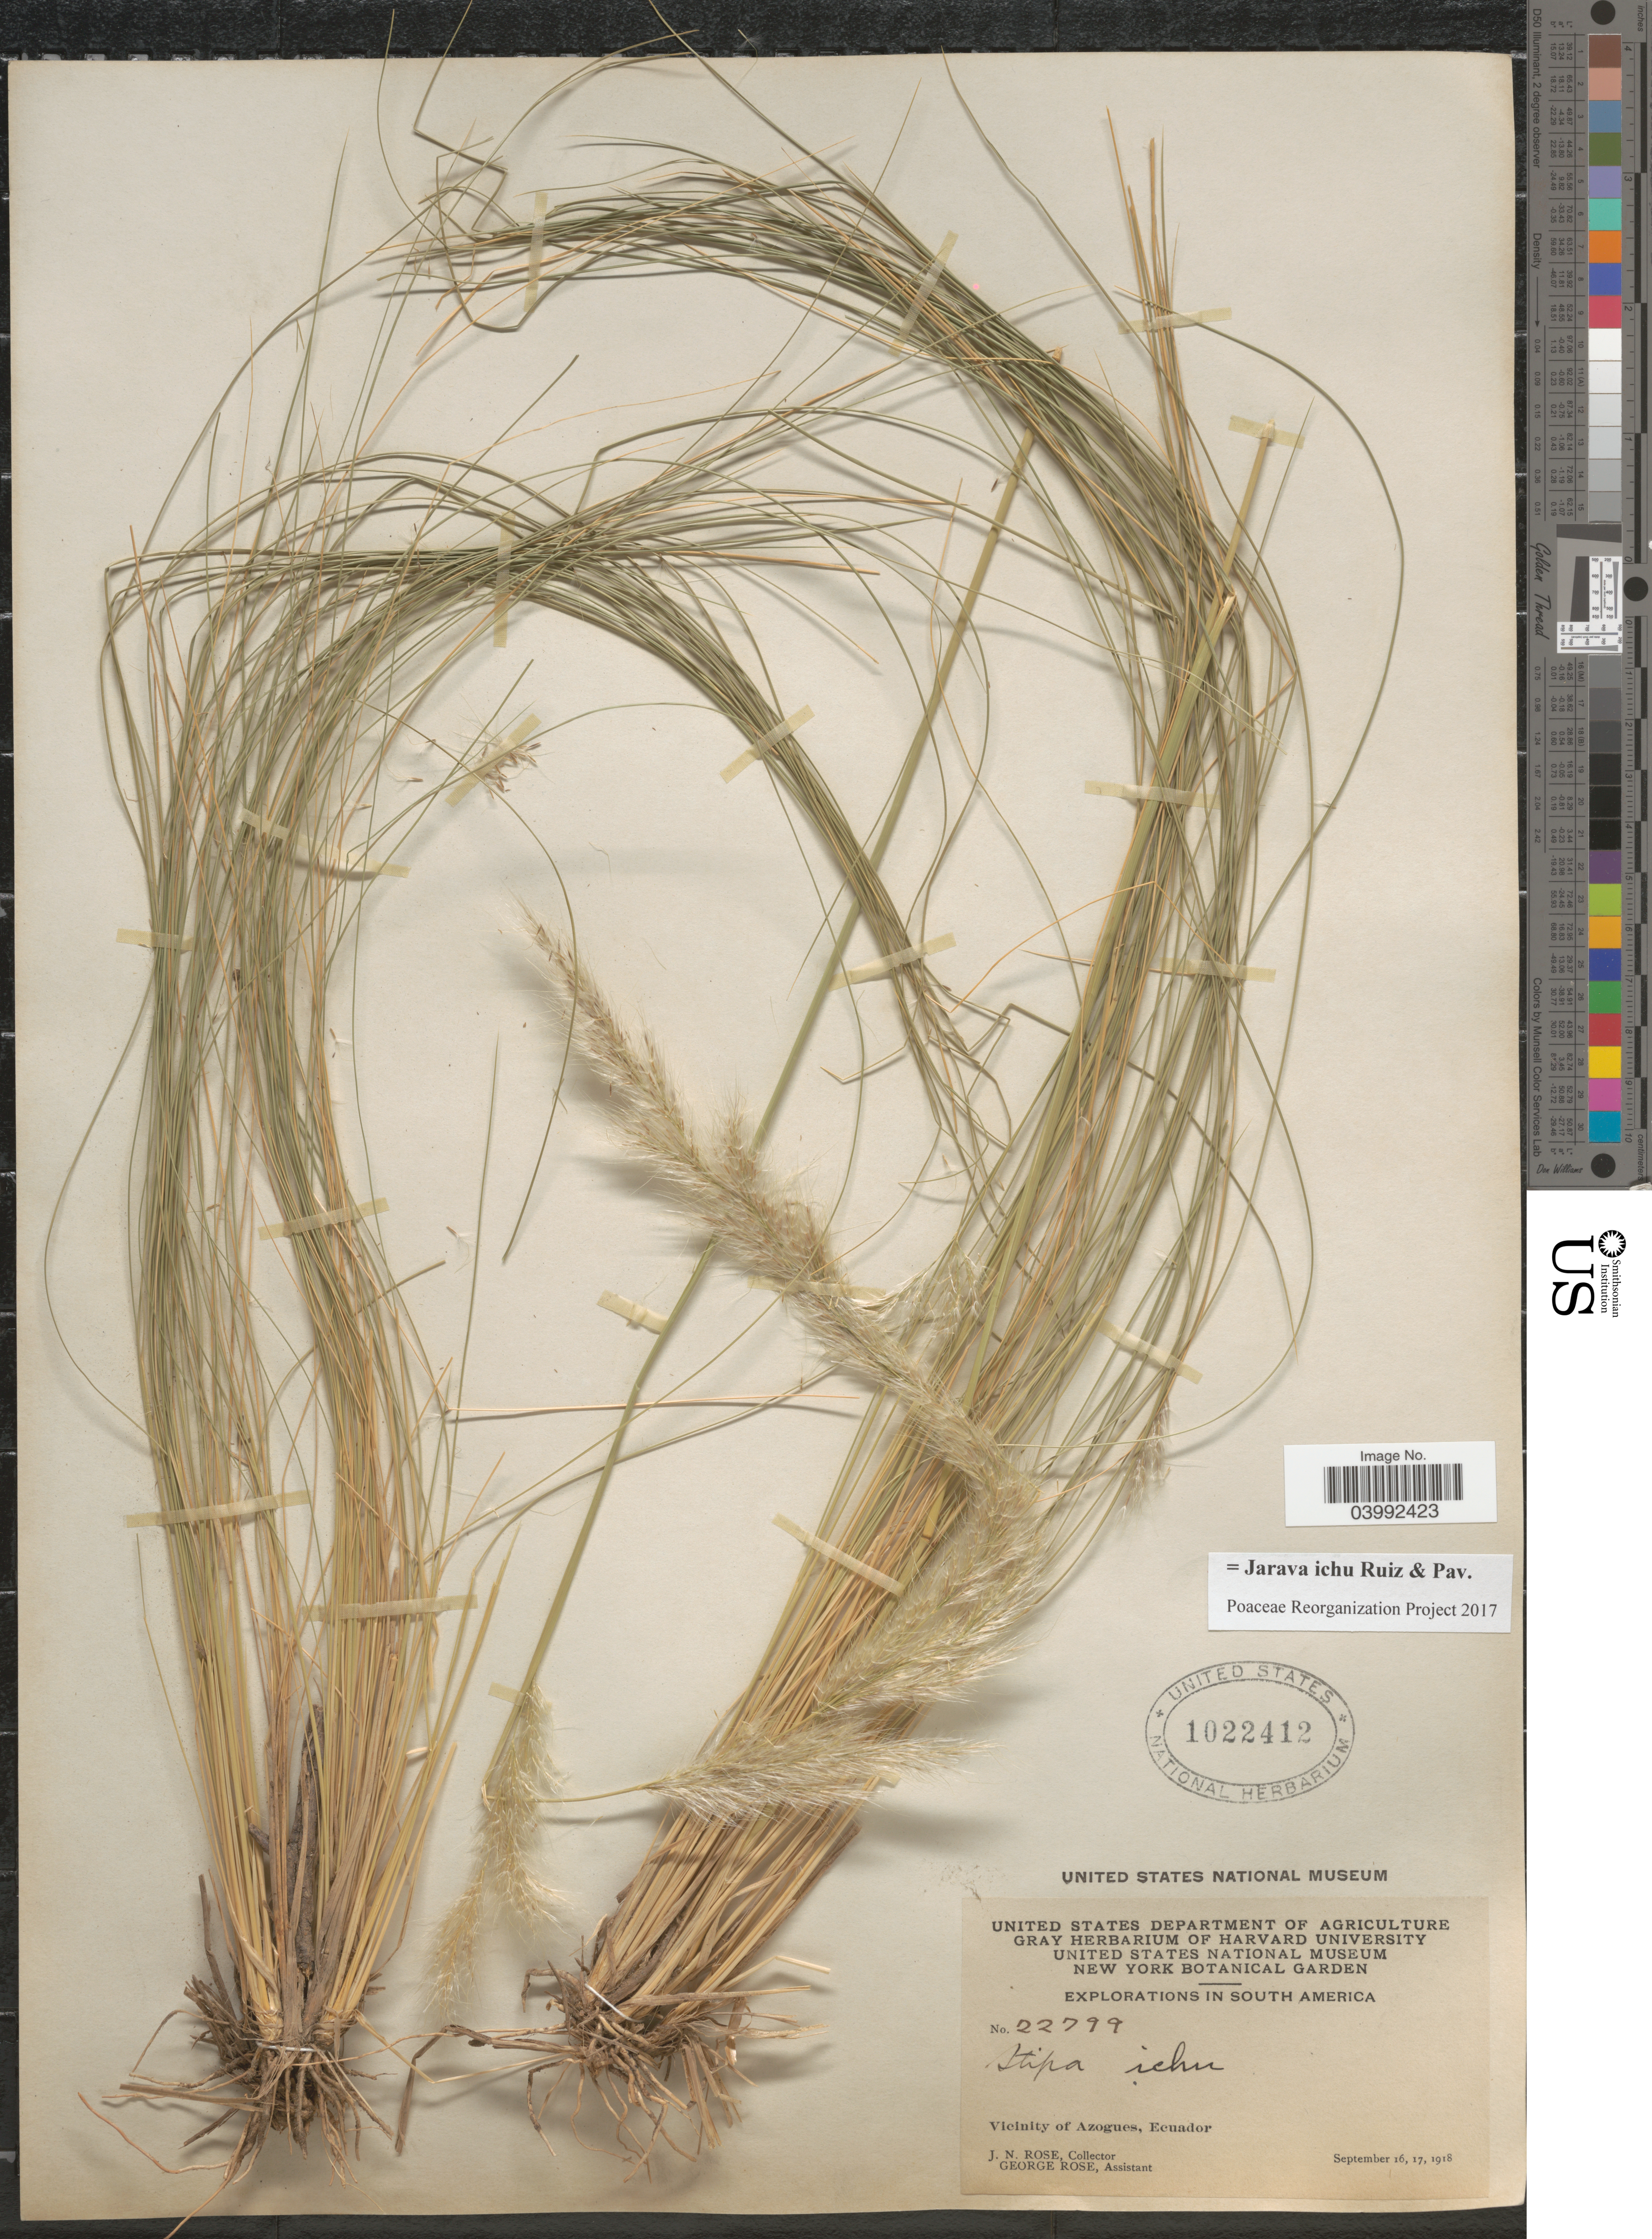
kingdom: Plantae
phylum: Tracheophyta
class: Liliopsida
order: Poales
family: Poaceae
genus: Jarava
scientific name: Jarava ichu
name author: Ruiz & Pav.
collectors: J. N. Rose & G. Rose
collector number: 22799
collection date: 1918-09-16/1918-09-17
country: Ecuador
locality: Vicinity of Azogues.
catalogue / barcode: US 1022412